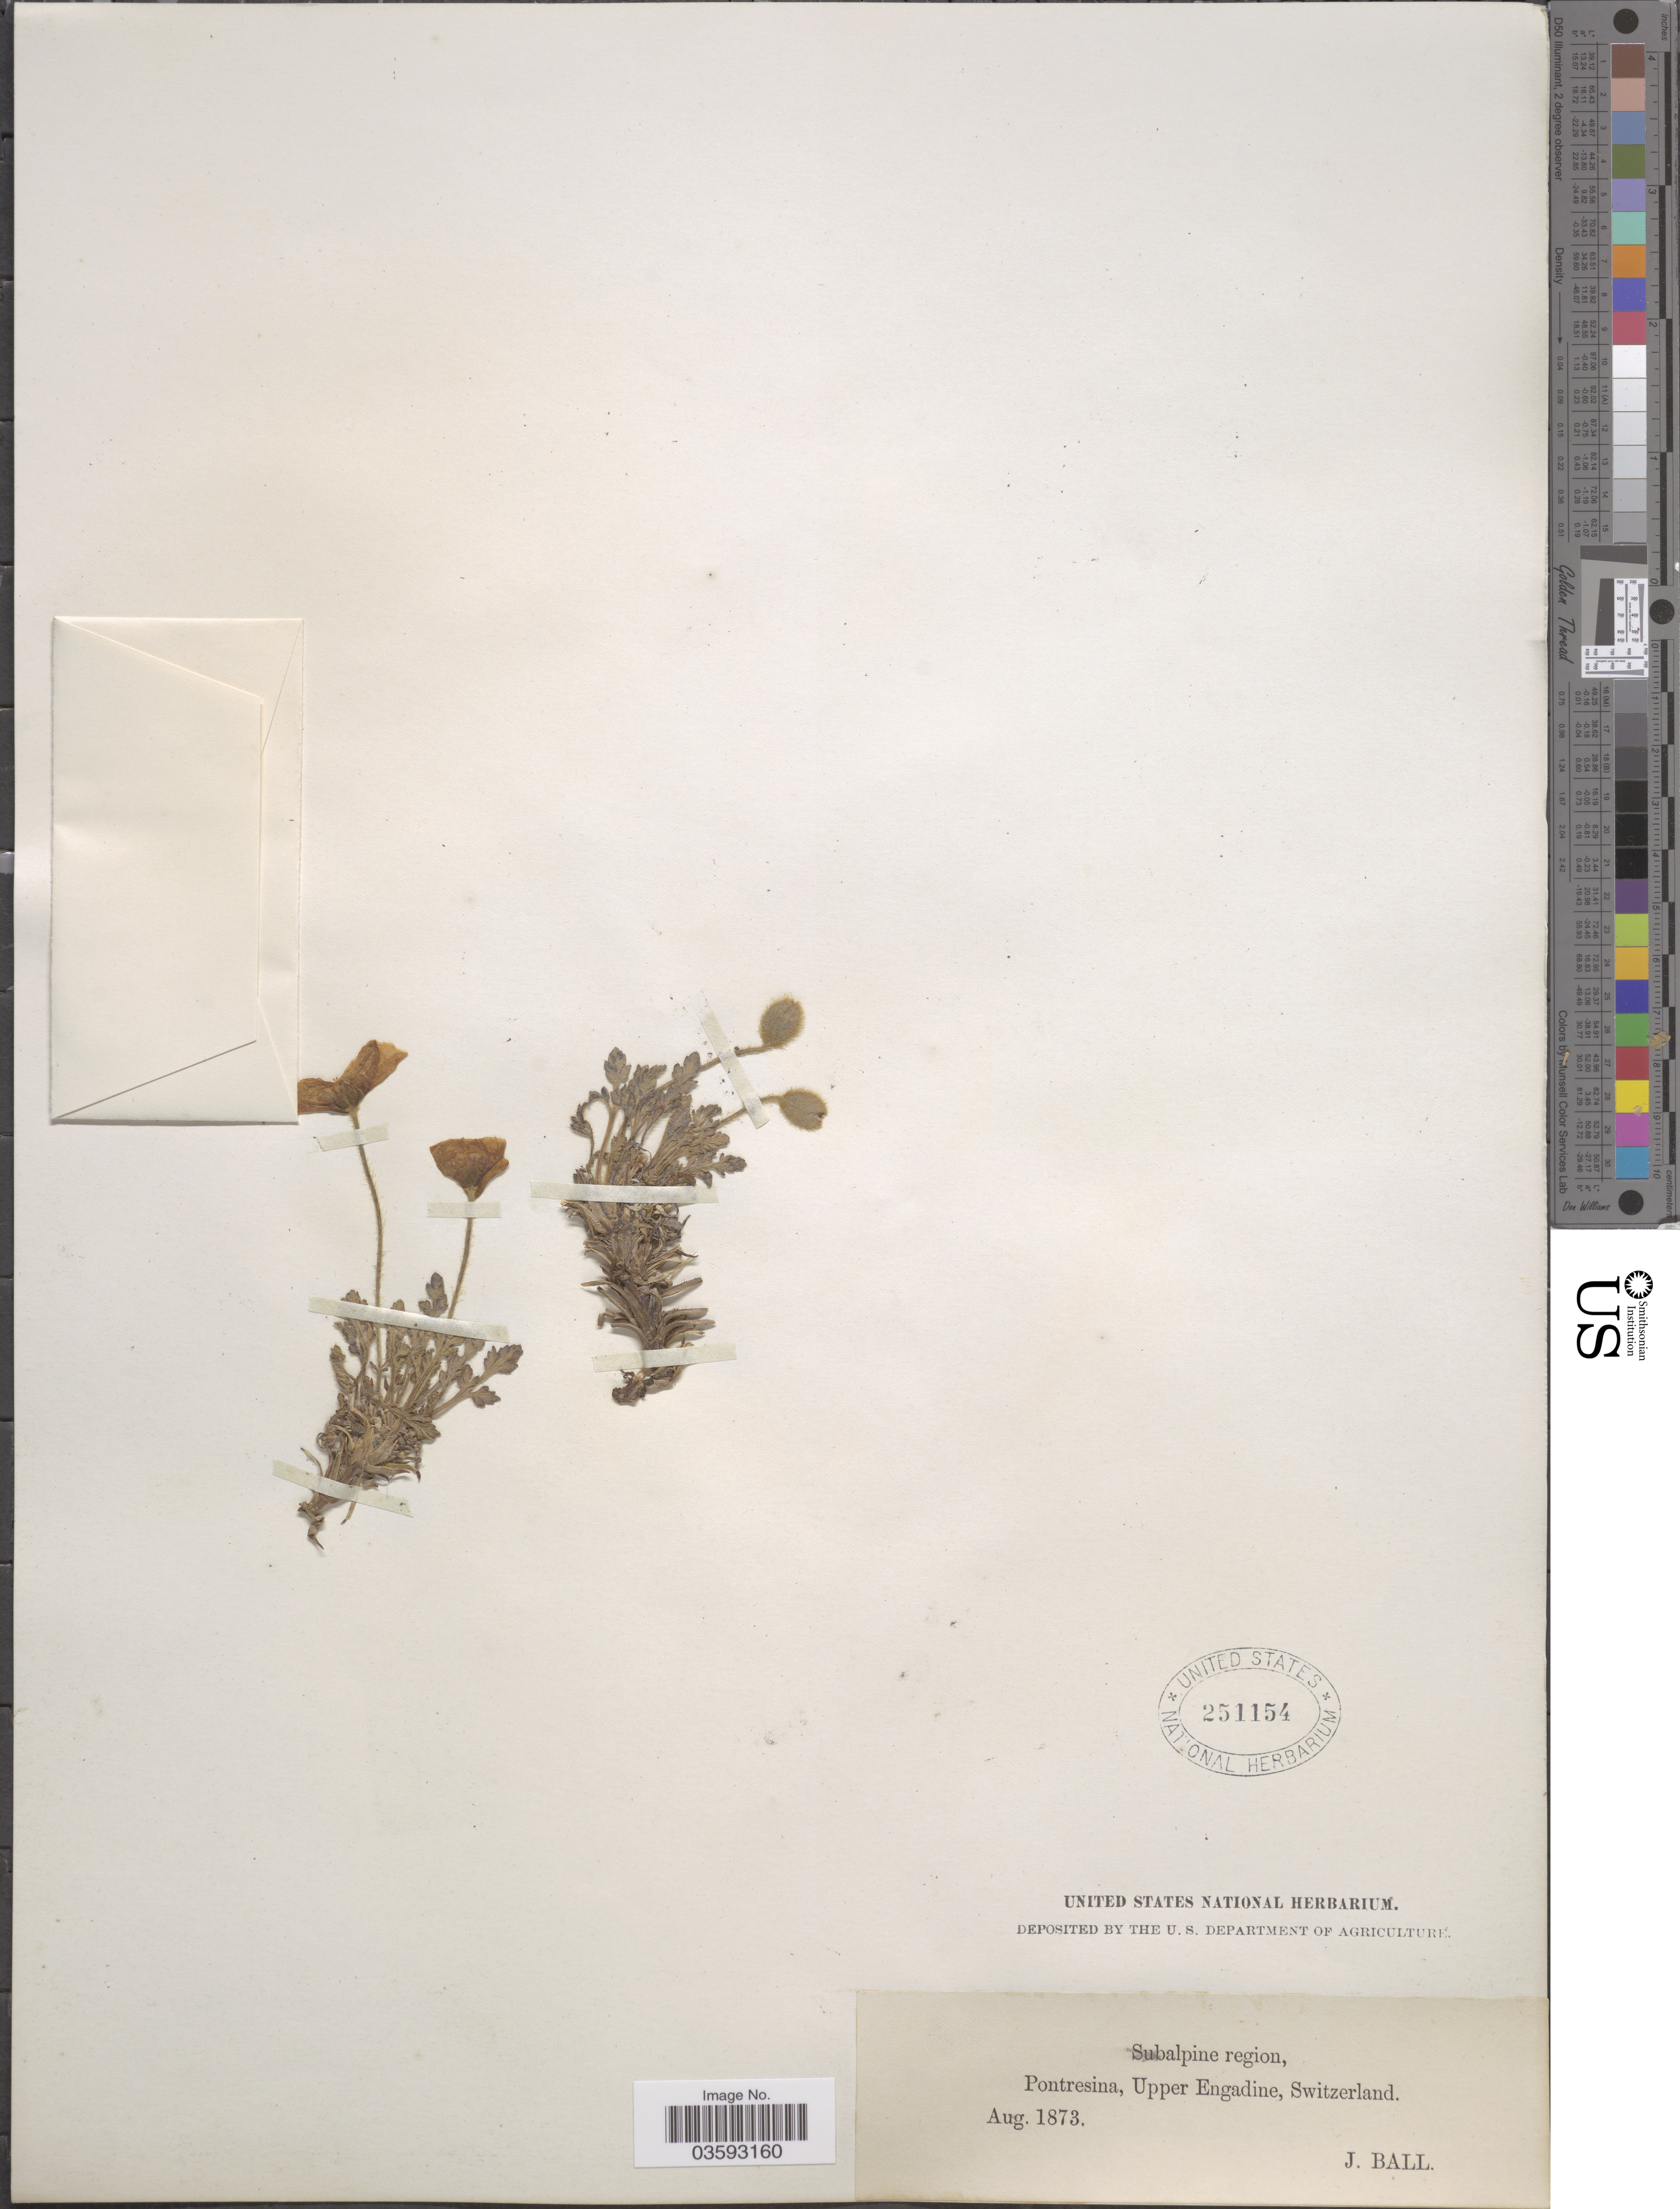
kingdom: Plantae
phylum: Tracheophyta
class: Magnoliopsida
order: Ranunculales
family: Papaveraceae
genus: Papaver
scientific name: Papaver pyrenaicum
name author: Willd.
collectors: J. Ball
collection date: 1873-08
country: Switzerland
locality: Sub [unsure placement]alpine region, Pontresina, Upper Engadine.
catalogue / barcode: US 251154